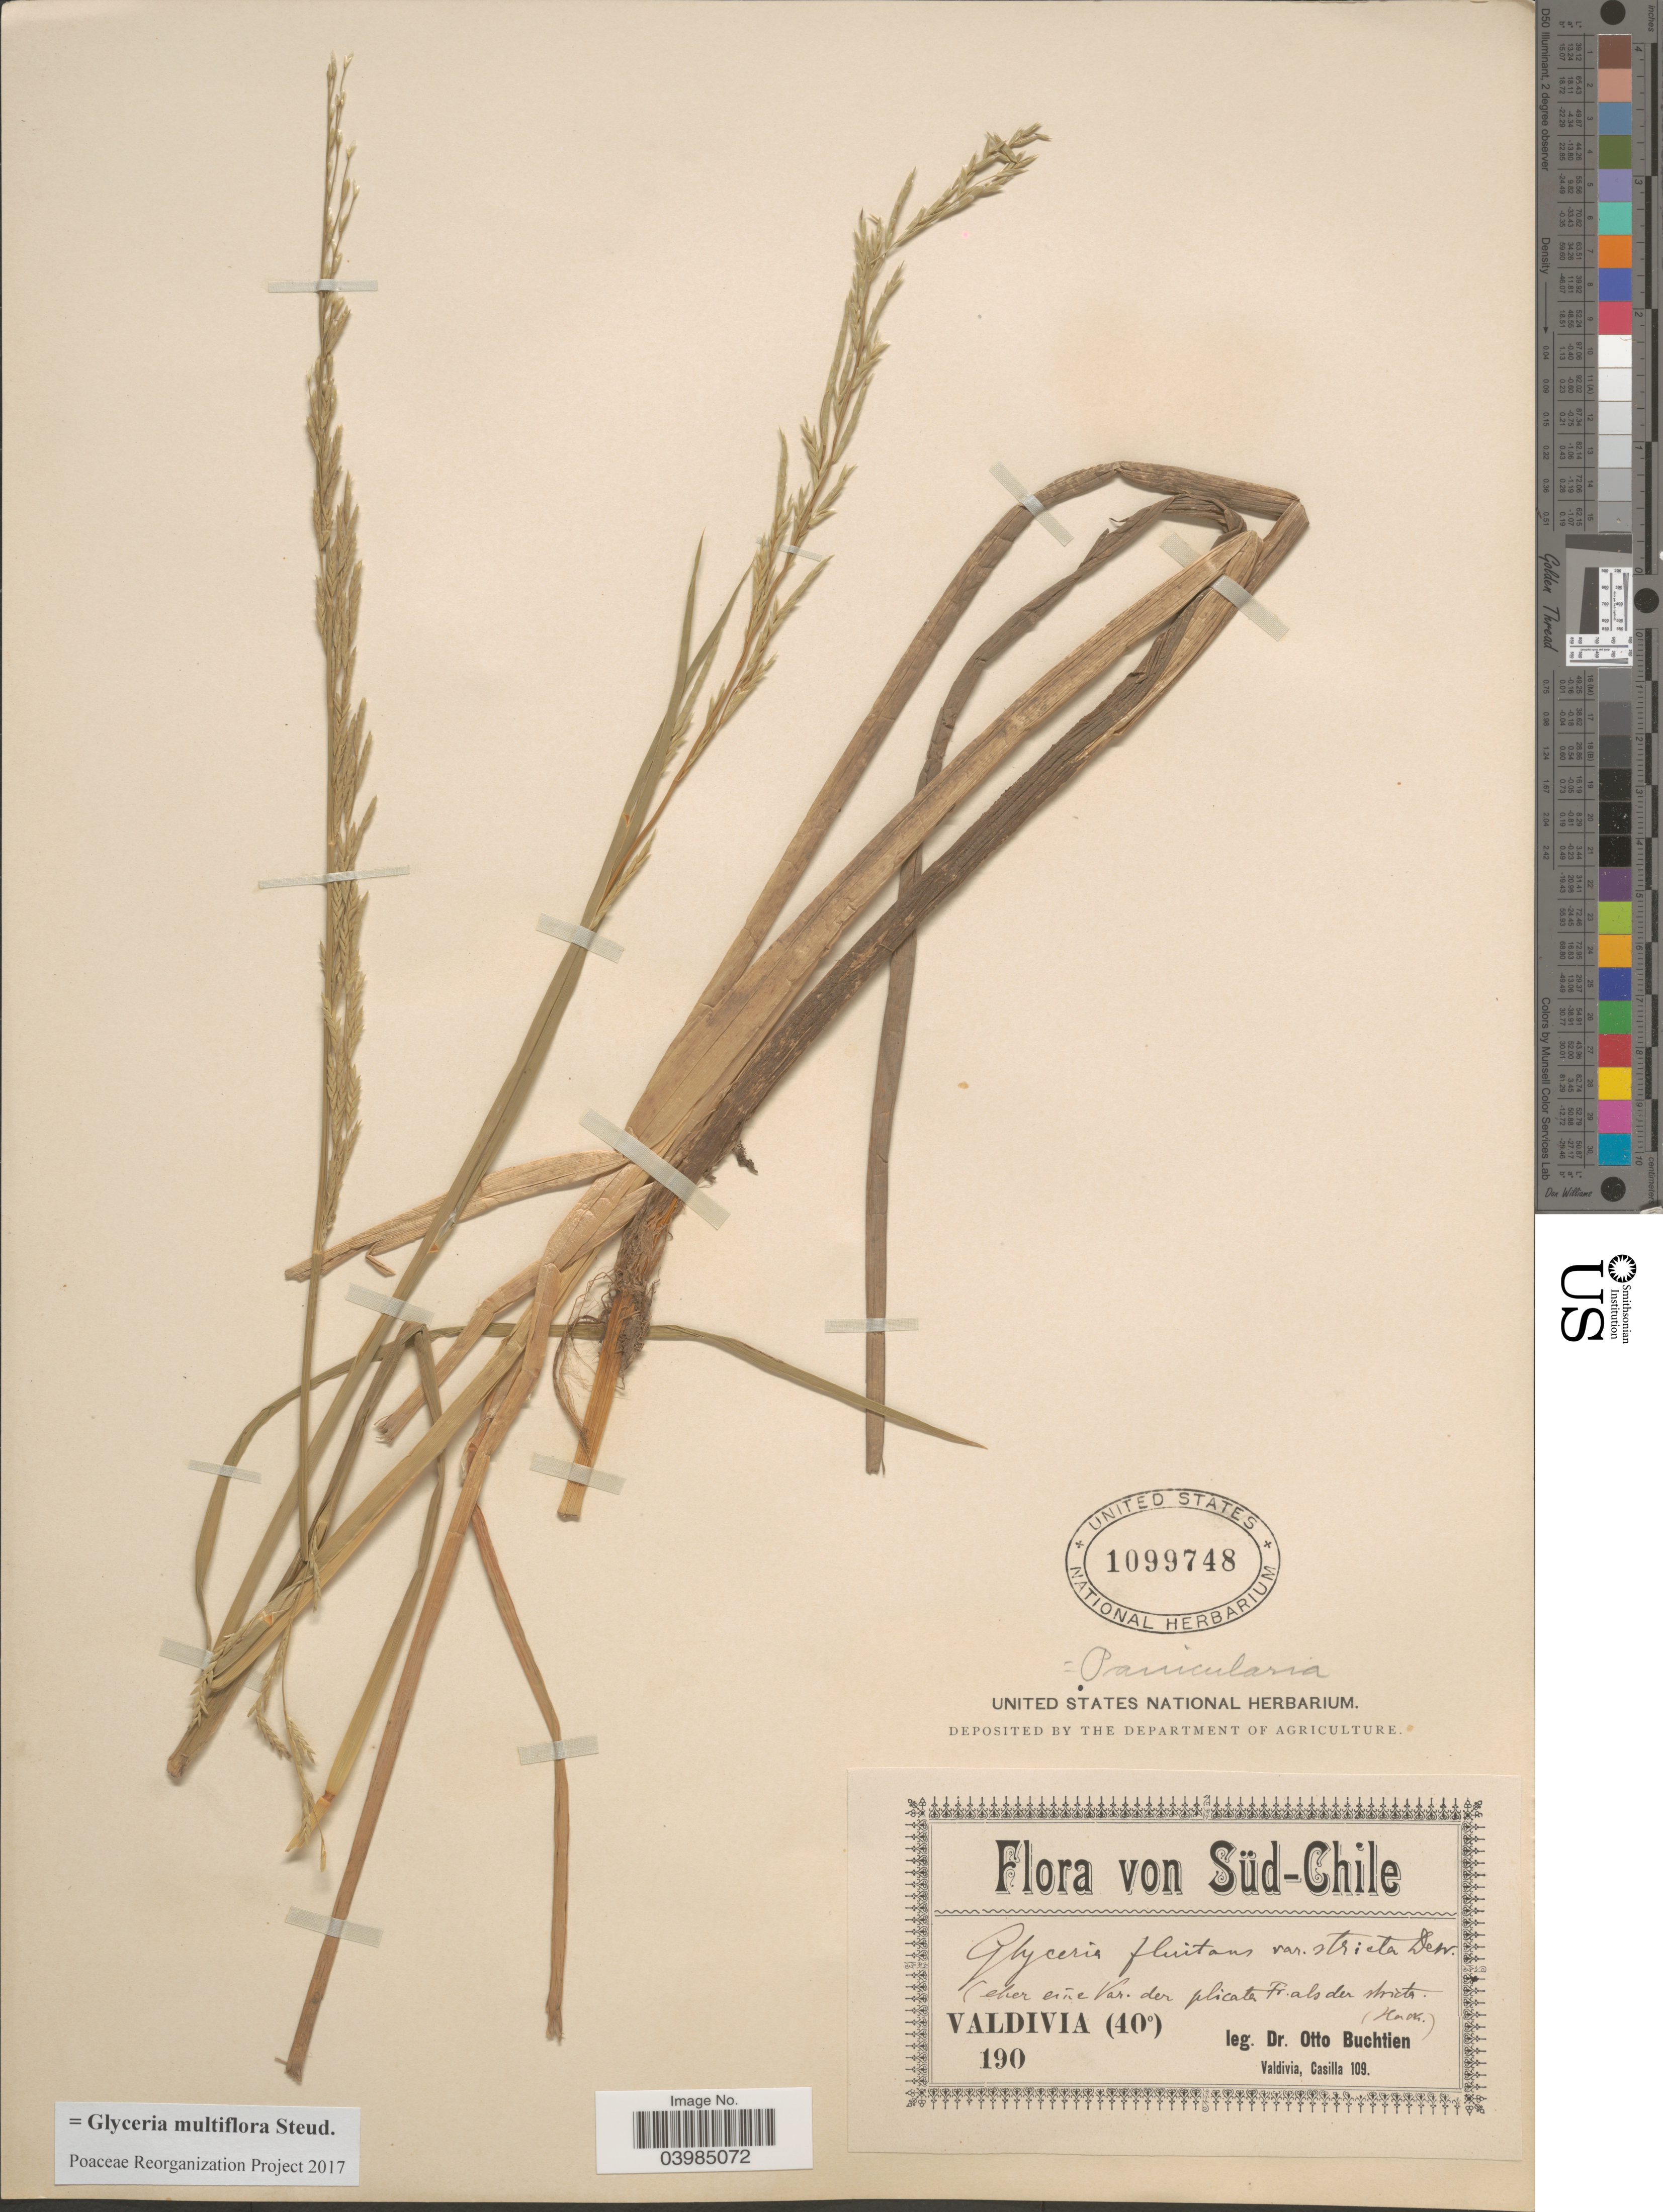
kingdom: Plantae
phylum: Tracheophyta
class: Liliopsida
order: Poales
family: Poaceae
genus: Glyceria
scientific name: Glyceria multiflora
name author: Steud.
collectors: O. Buchtien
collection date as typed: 190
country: Chile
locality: Süd-Chile. Valdivia.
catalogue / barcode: US 1099748